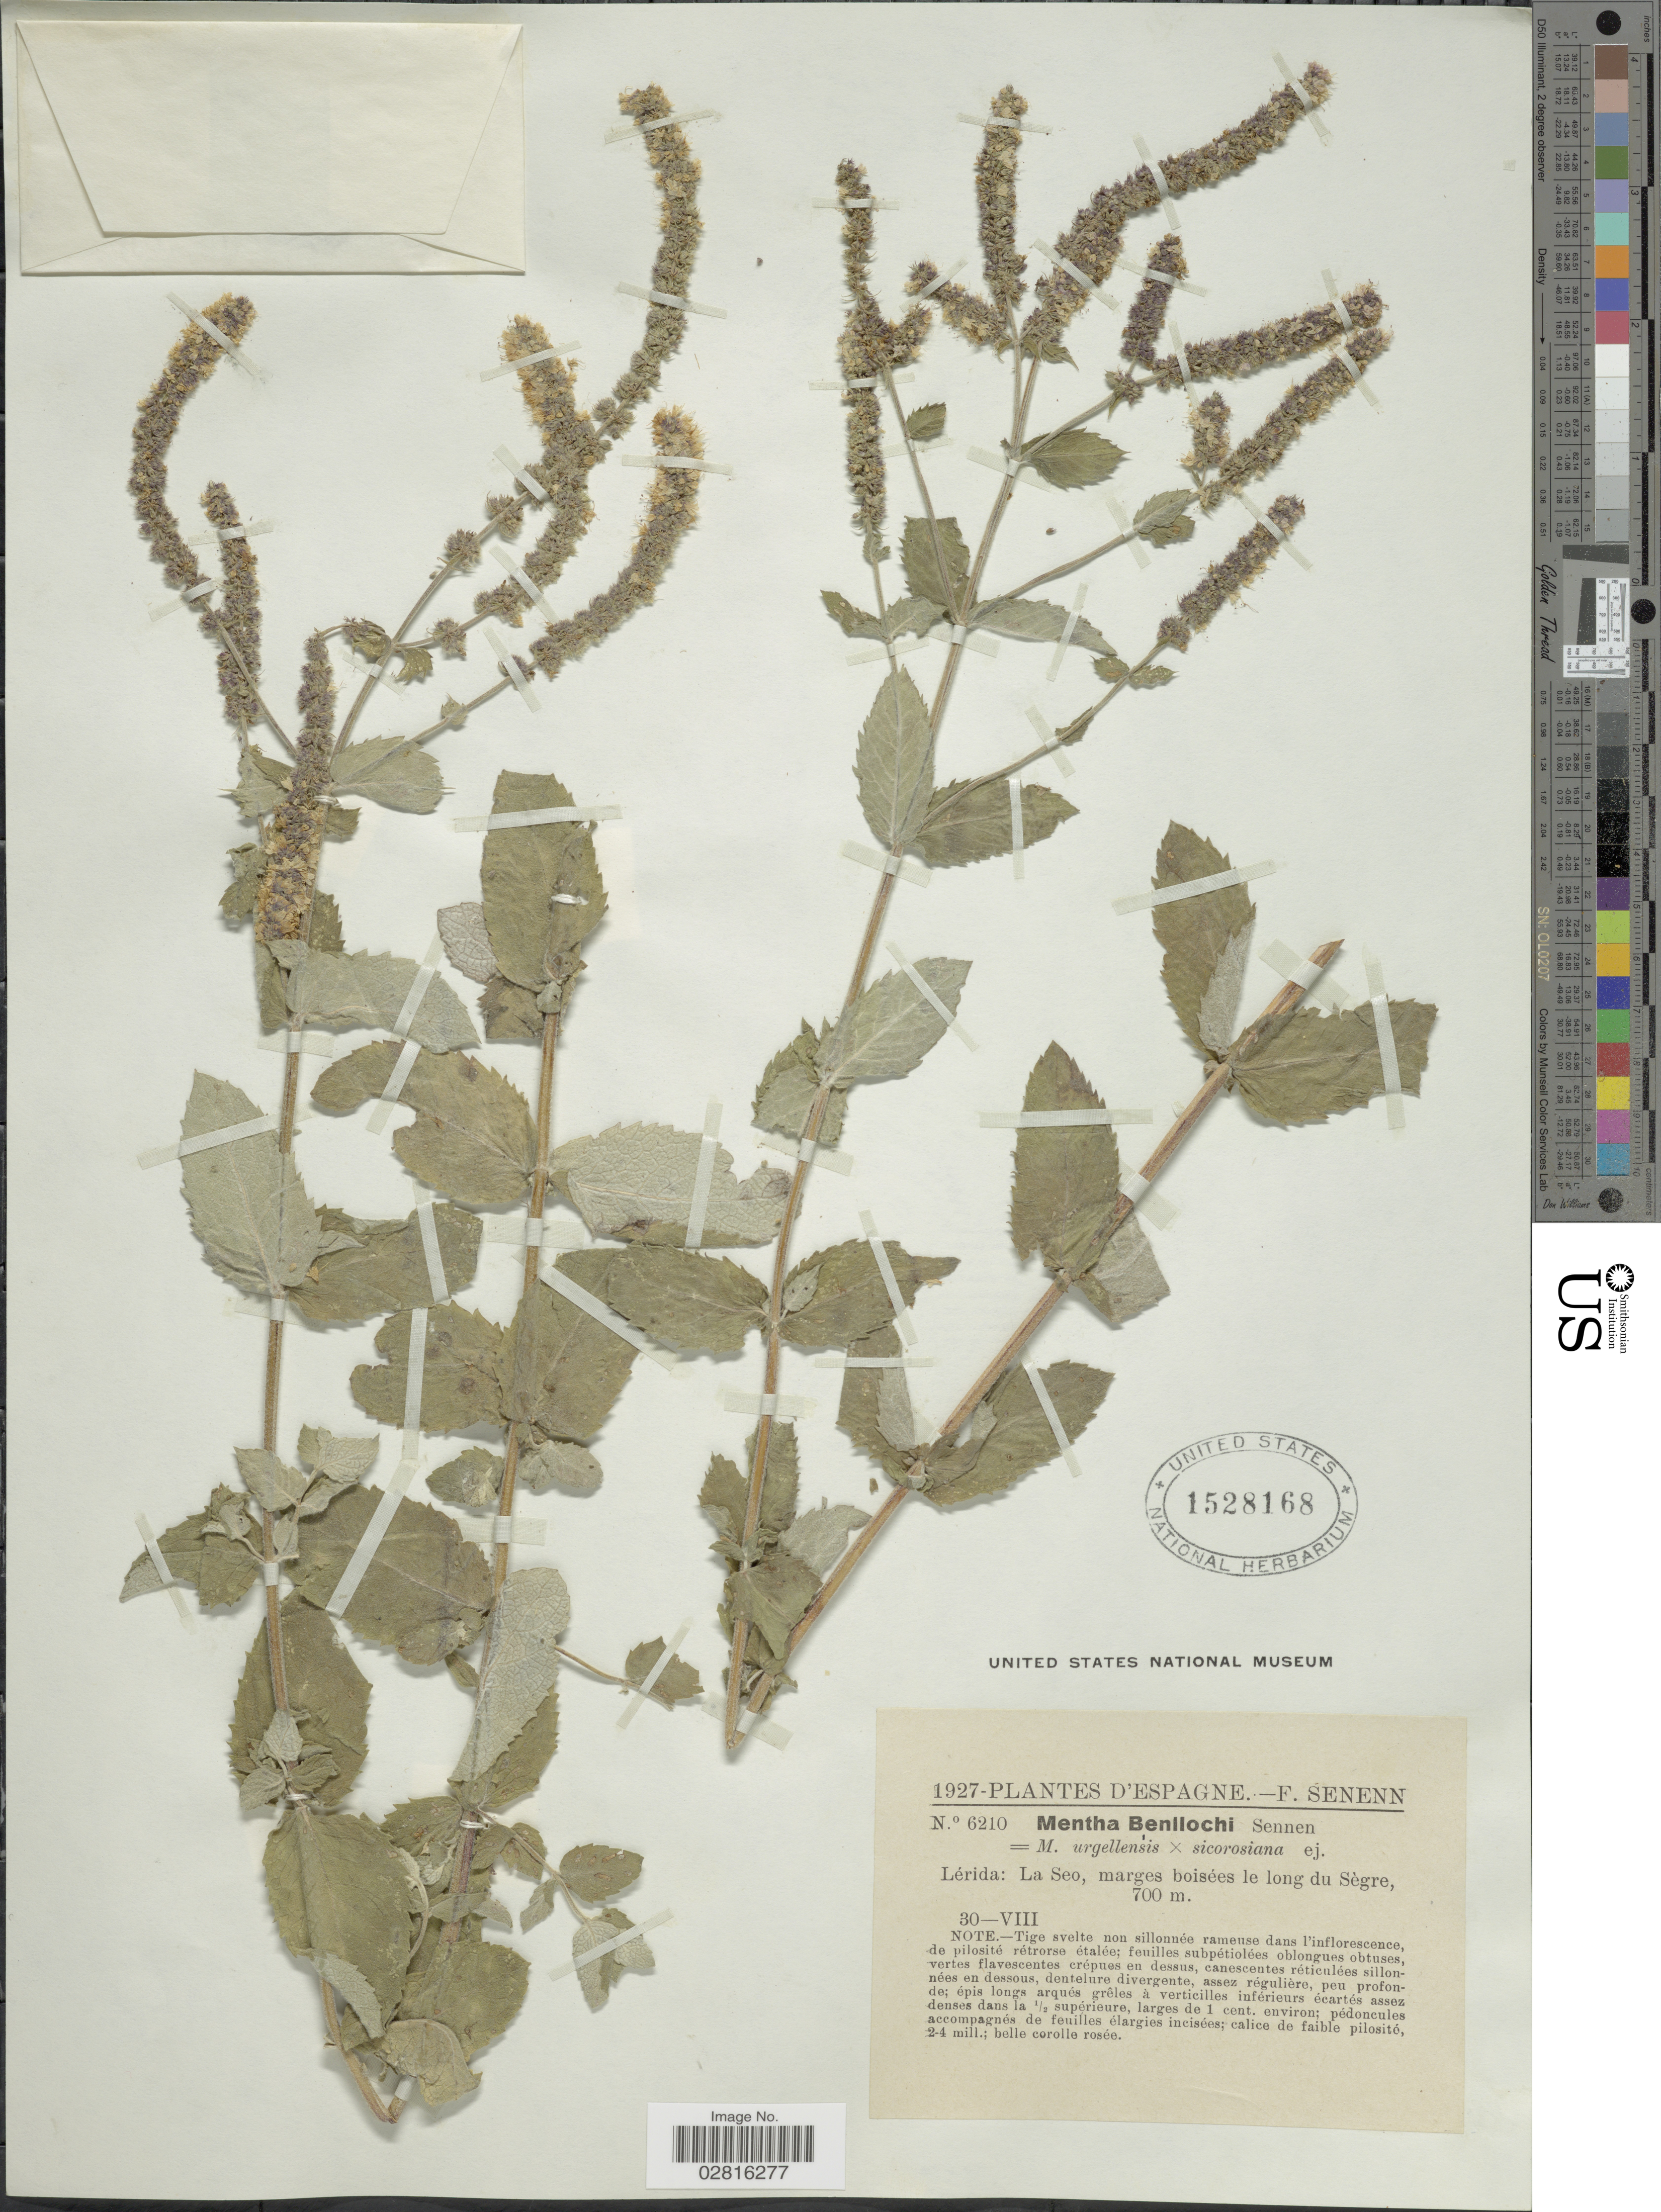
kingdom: Plantae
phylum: Tracheophyta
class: Magnoliopsida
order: Lamiales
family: Lamiaceae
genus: Mentha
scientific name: Mentha x benllochi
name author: Sennen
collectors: F. Senenn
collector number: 6210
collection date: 1927-08-30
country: Spain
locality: D'Espagne. Lérida: La Seo, marges boisées le long du Sègre.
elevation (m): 700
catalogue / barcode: US 1528168